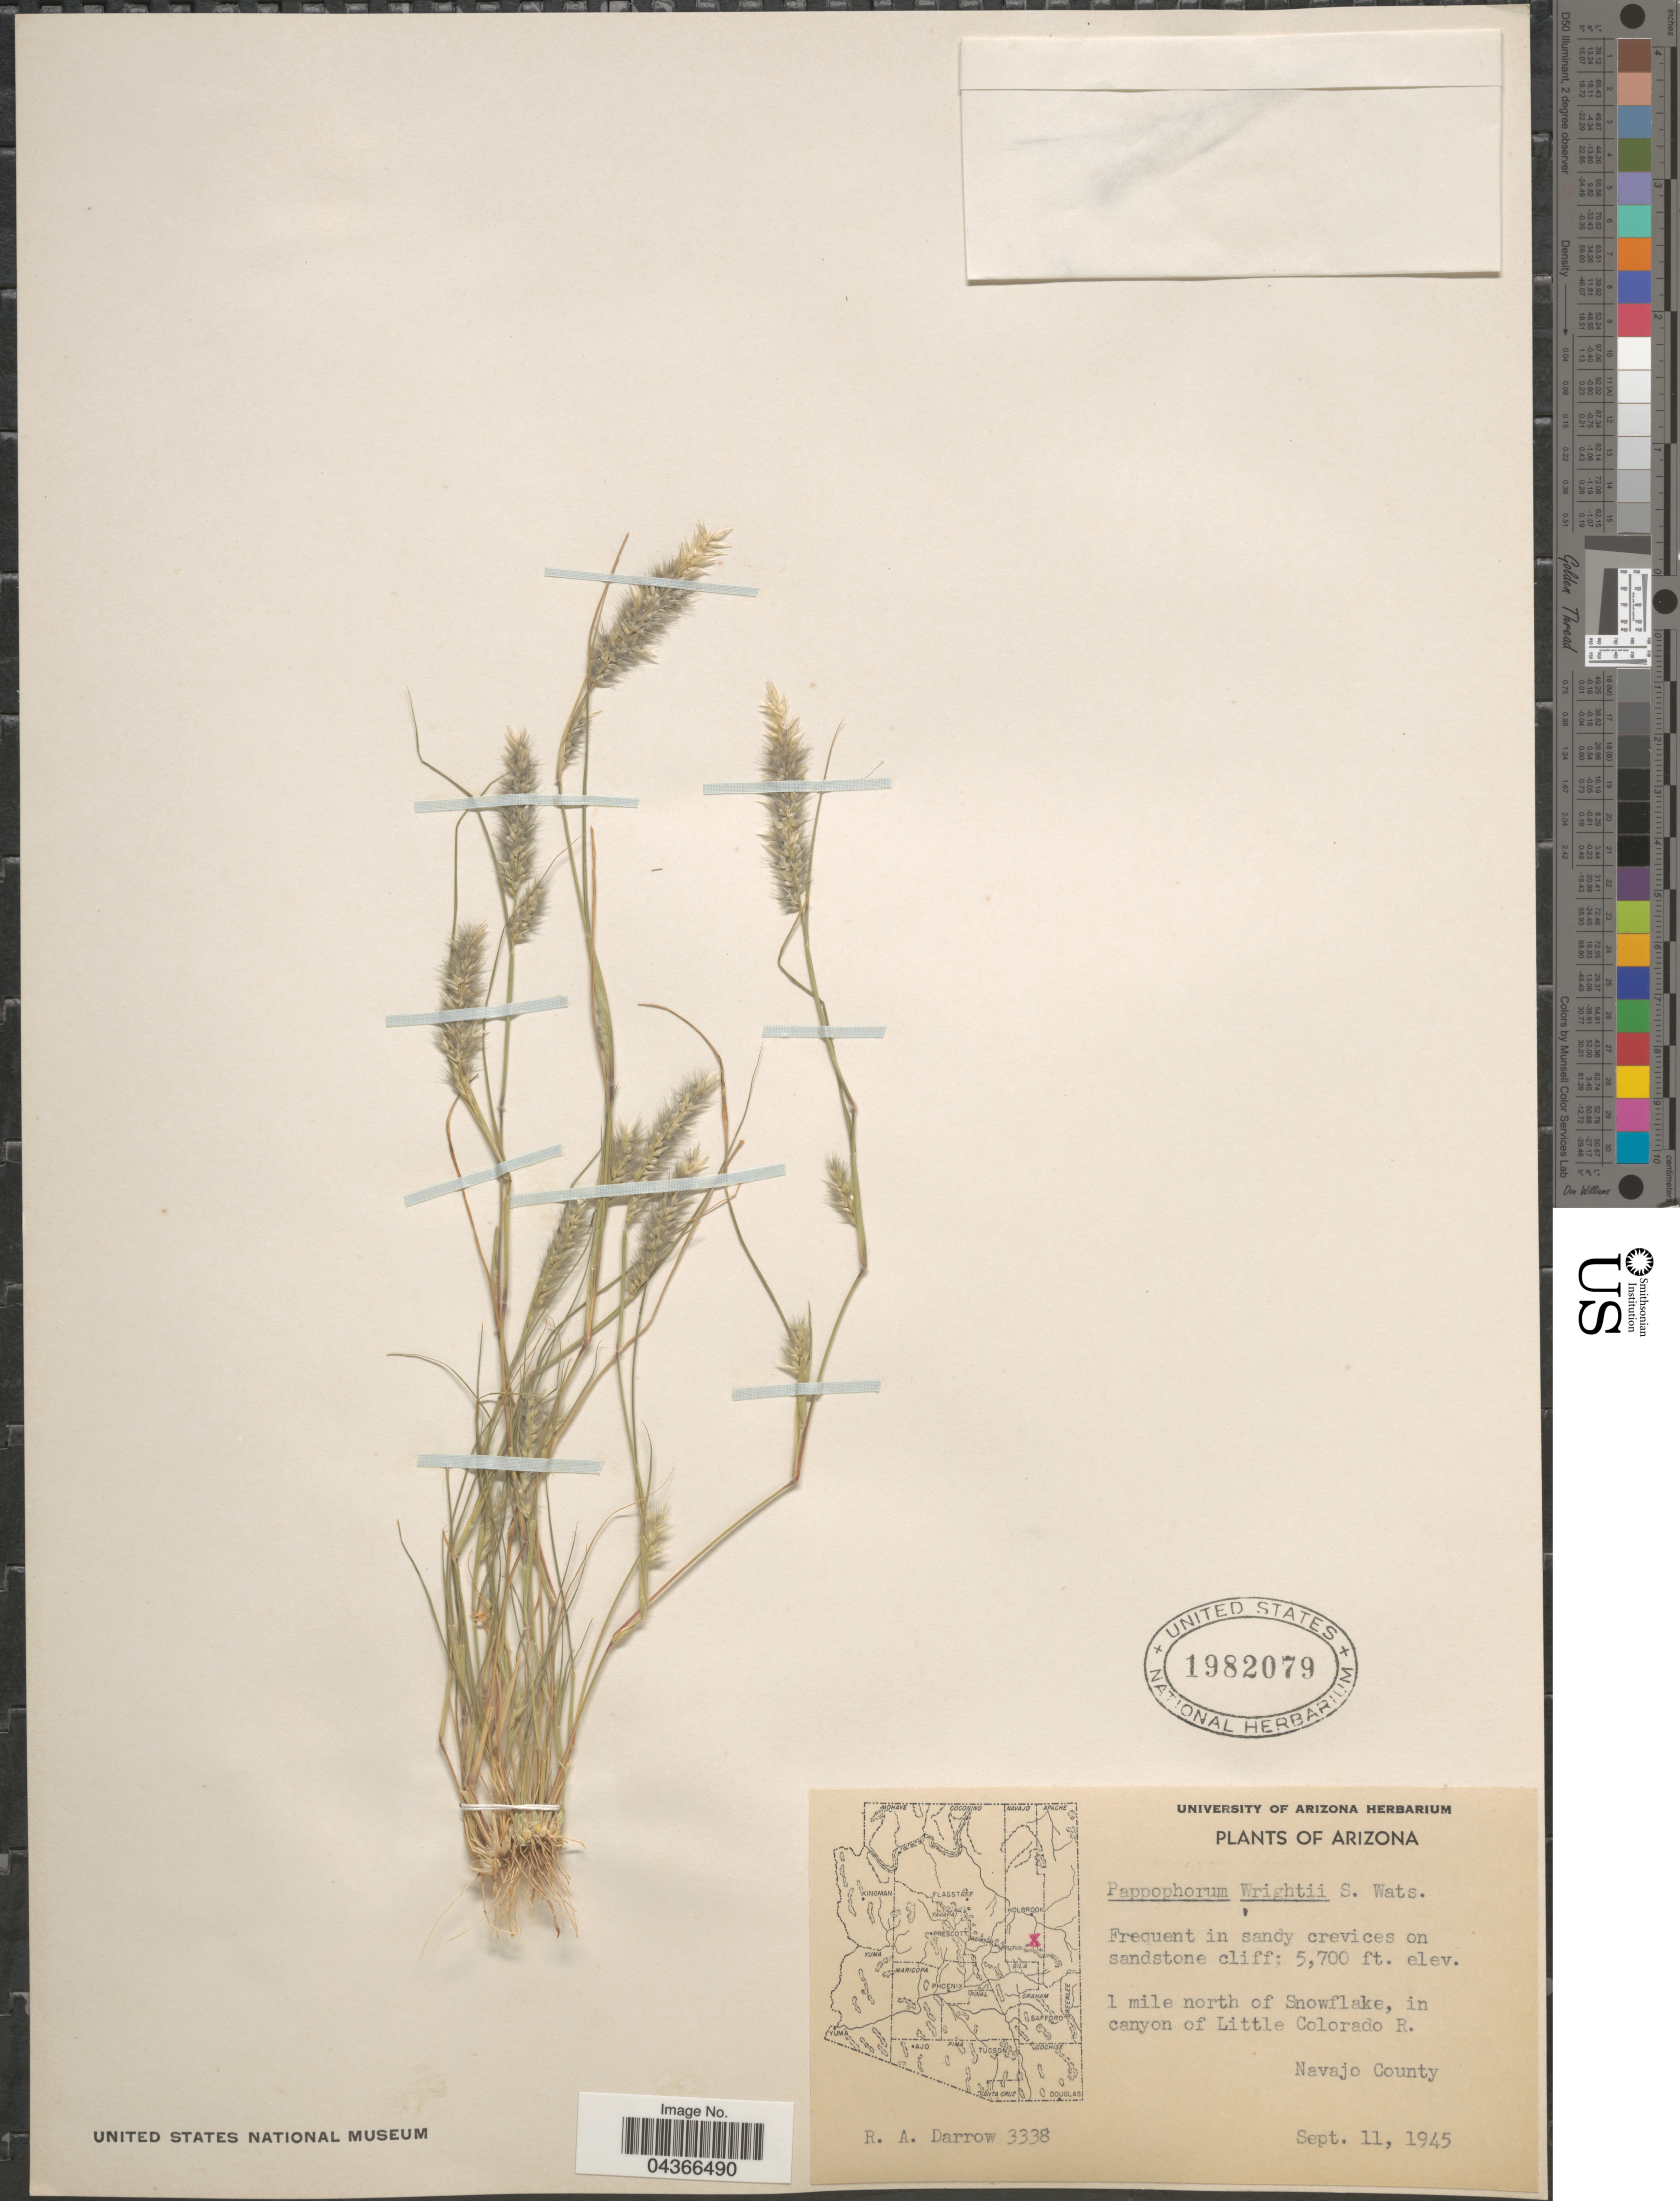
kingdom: Plantae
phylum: Tracheophyta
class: Liliopsida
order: Poales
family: Poaceae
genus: Enneapogon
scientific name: Enneapogon desvauxii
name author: P. Beauv.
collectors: R. A. Darrow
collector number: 3338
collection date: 1945-09-11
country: United States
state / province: Arizona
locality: Frequent in sandy crevices on sandstone cliff; 1 mile north of Snowflake, in canyon of Little Colorado R. Navajo County.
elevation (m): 1737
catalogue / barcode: US 1982079